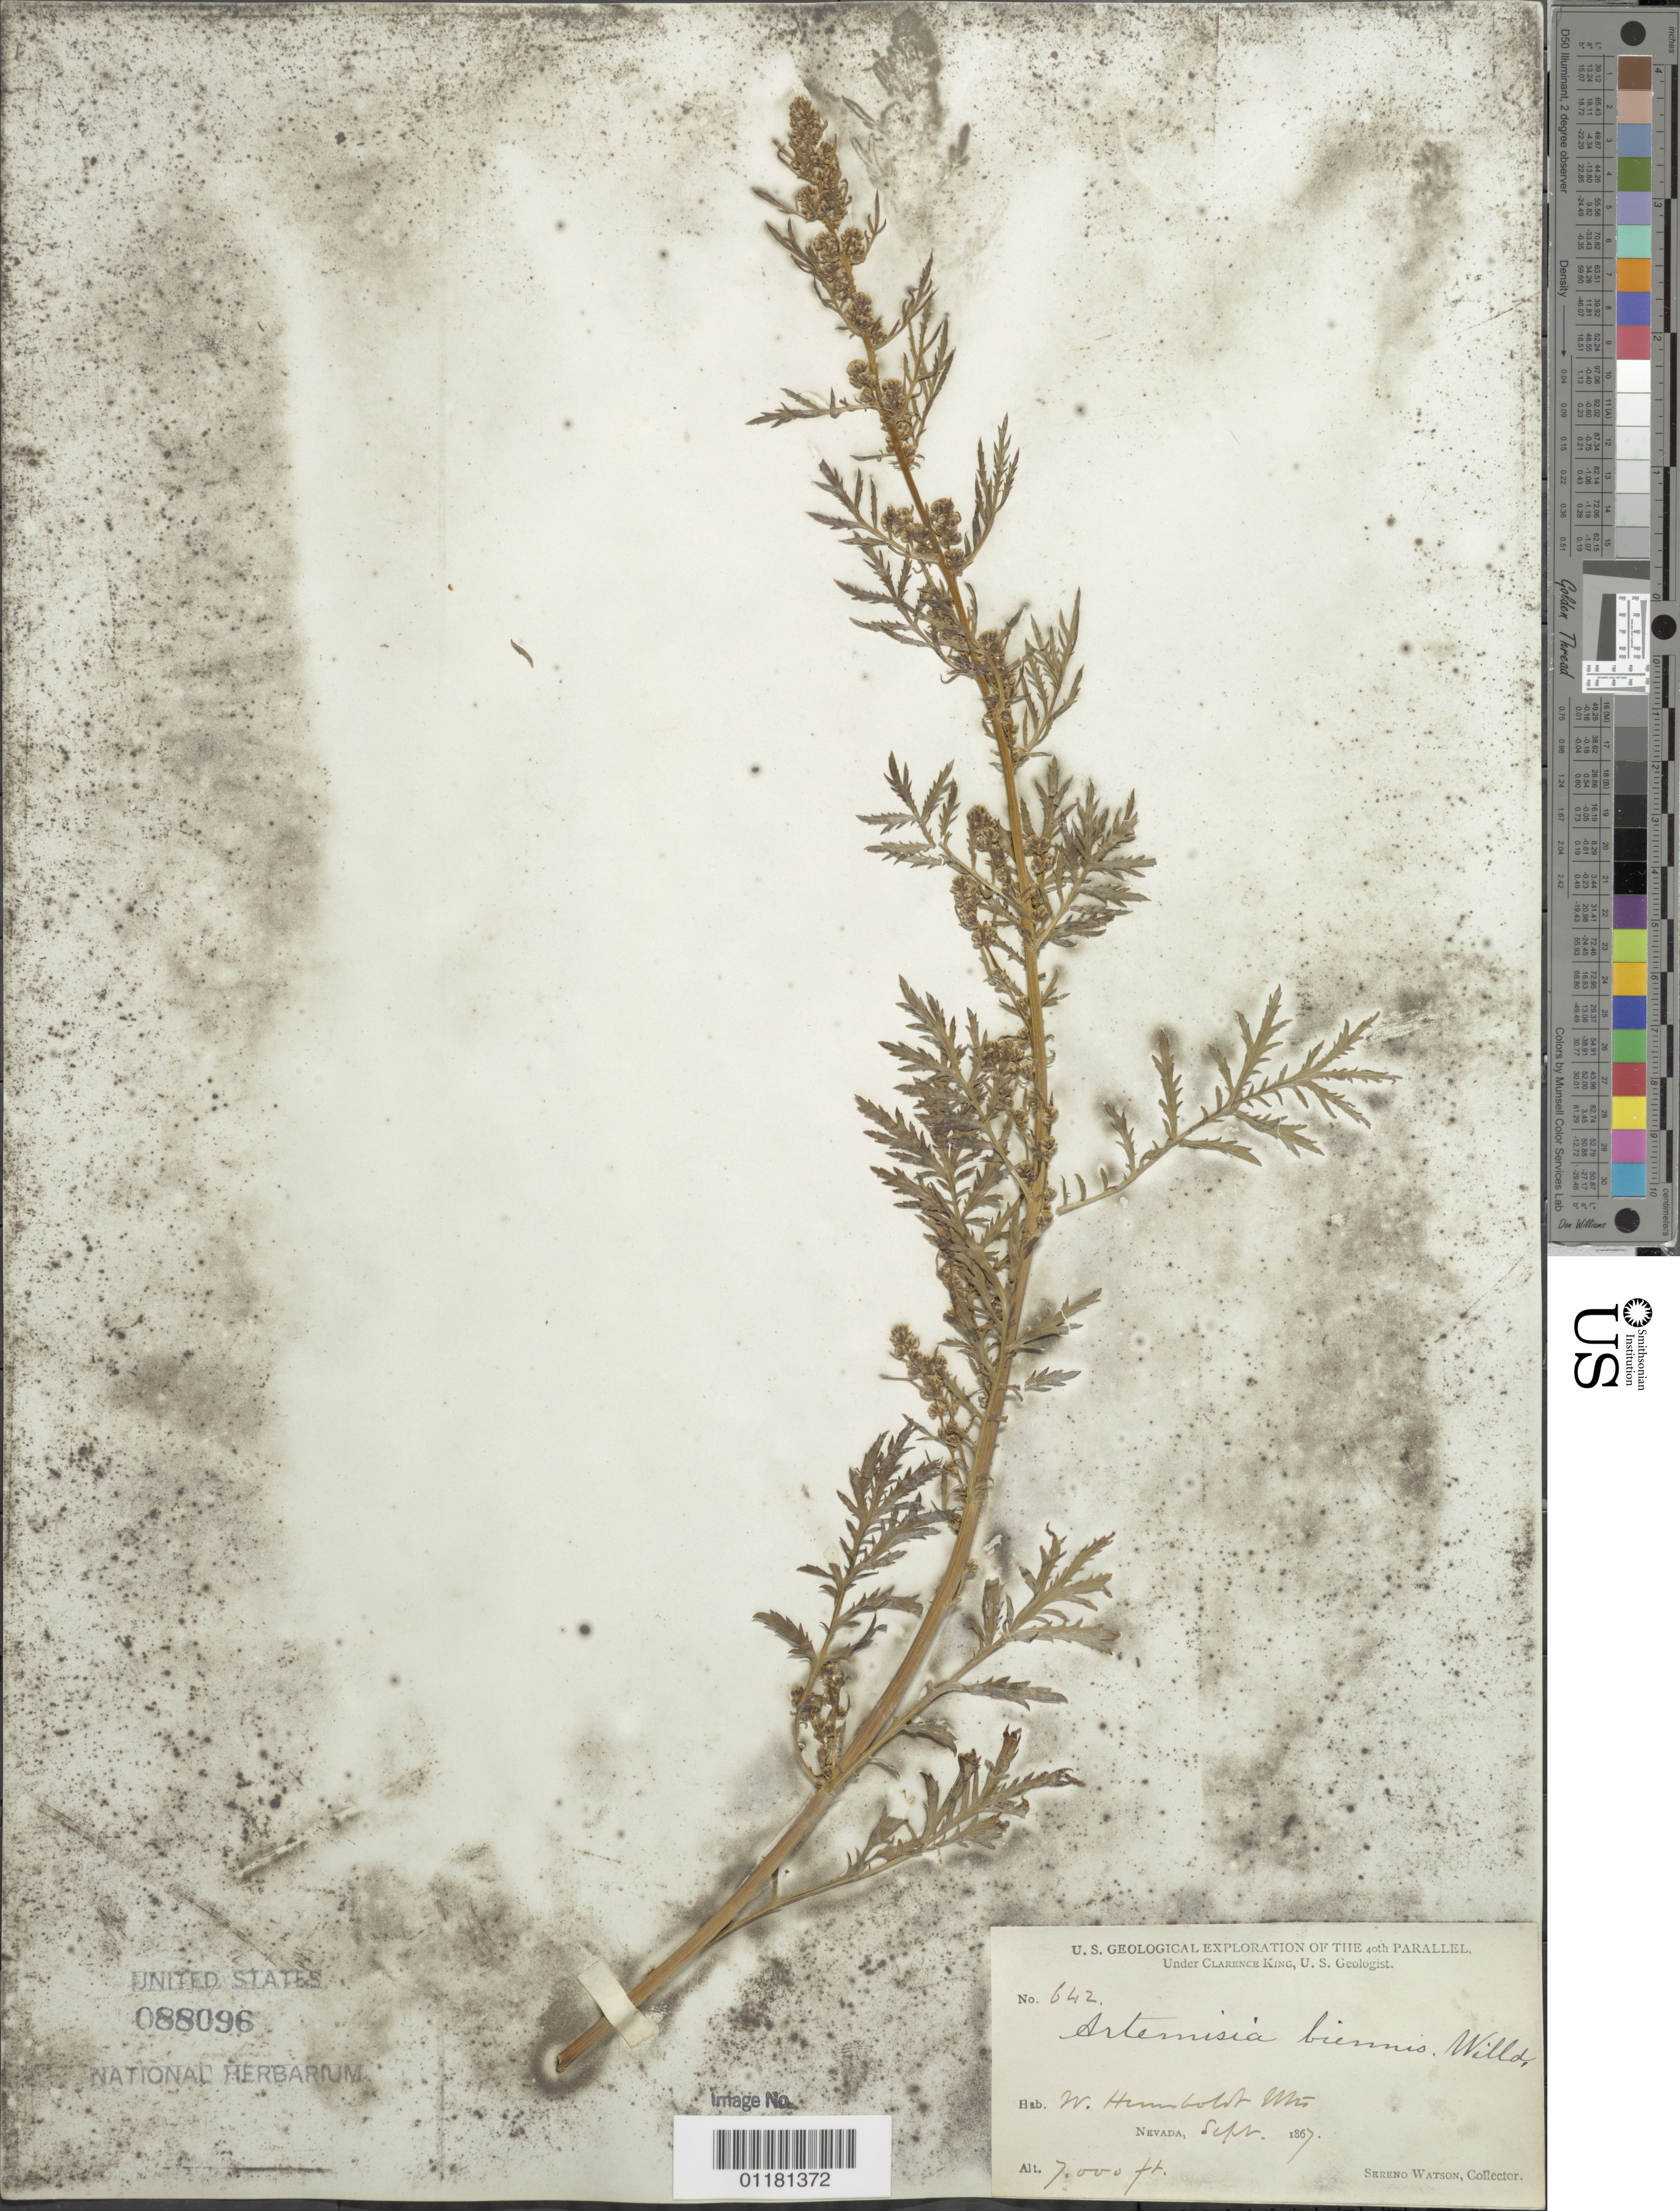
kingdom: Plantae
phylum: Tracheophyta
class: Magnoliopsida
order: Asterales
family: Asteraceae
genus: Artemisia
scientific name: Artemisia biennis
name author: Willd.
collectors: S. Watson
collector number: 642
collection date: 1867-09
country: United States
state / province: Nevada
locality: W. Humboldt Mts.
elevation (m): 2134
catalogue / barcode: US 88096